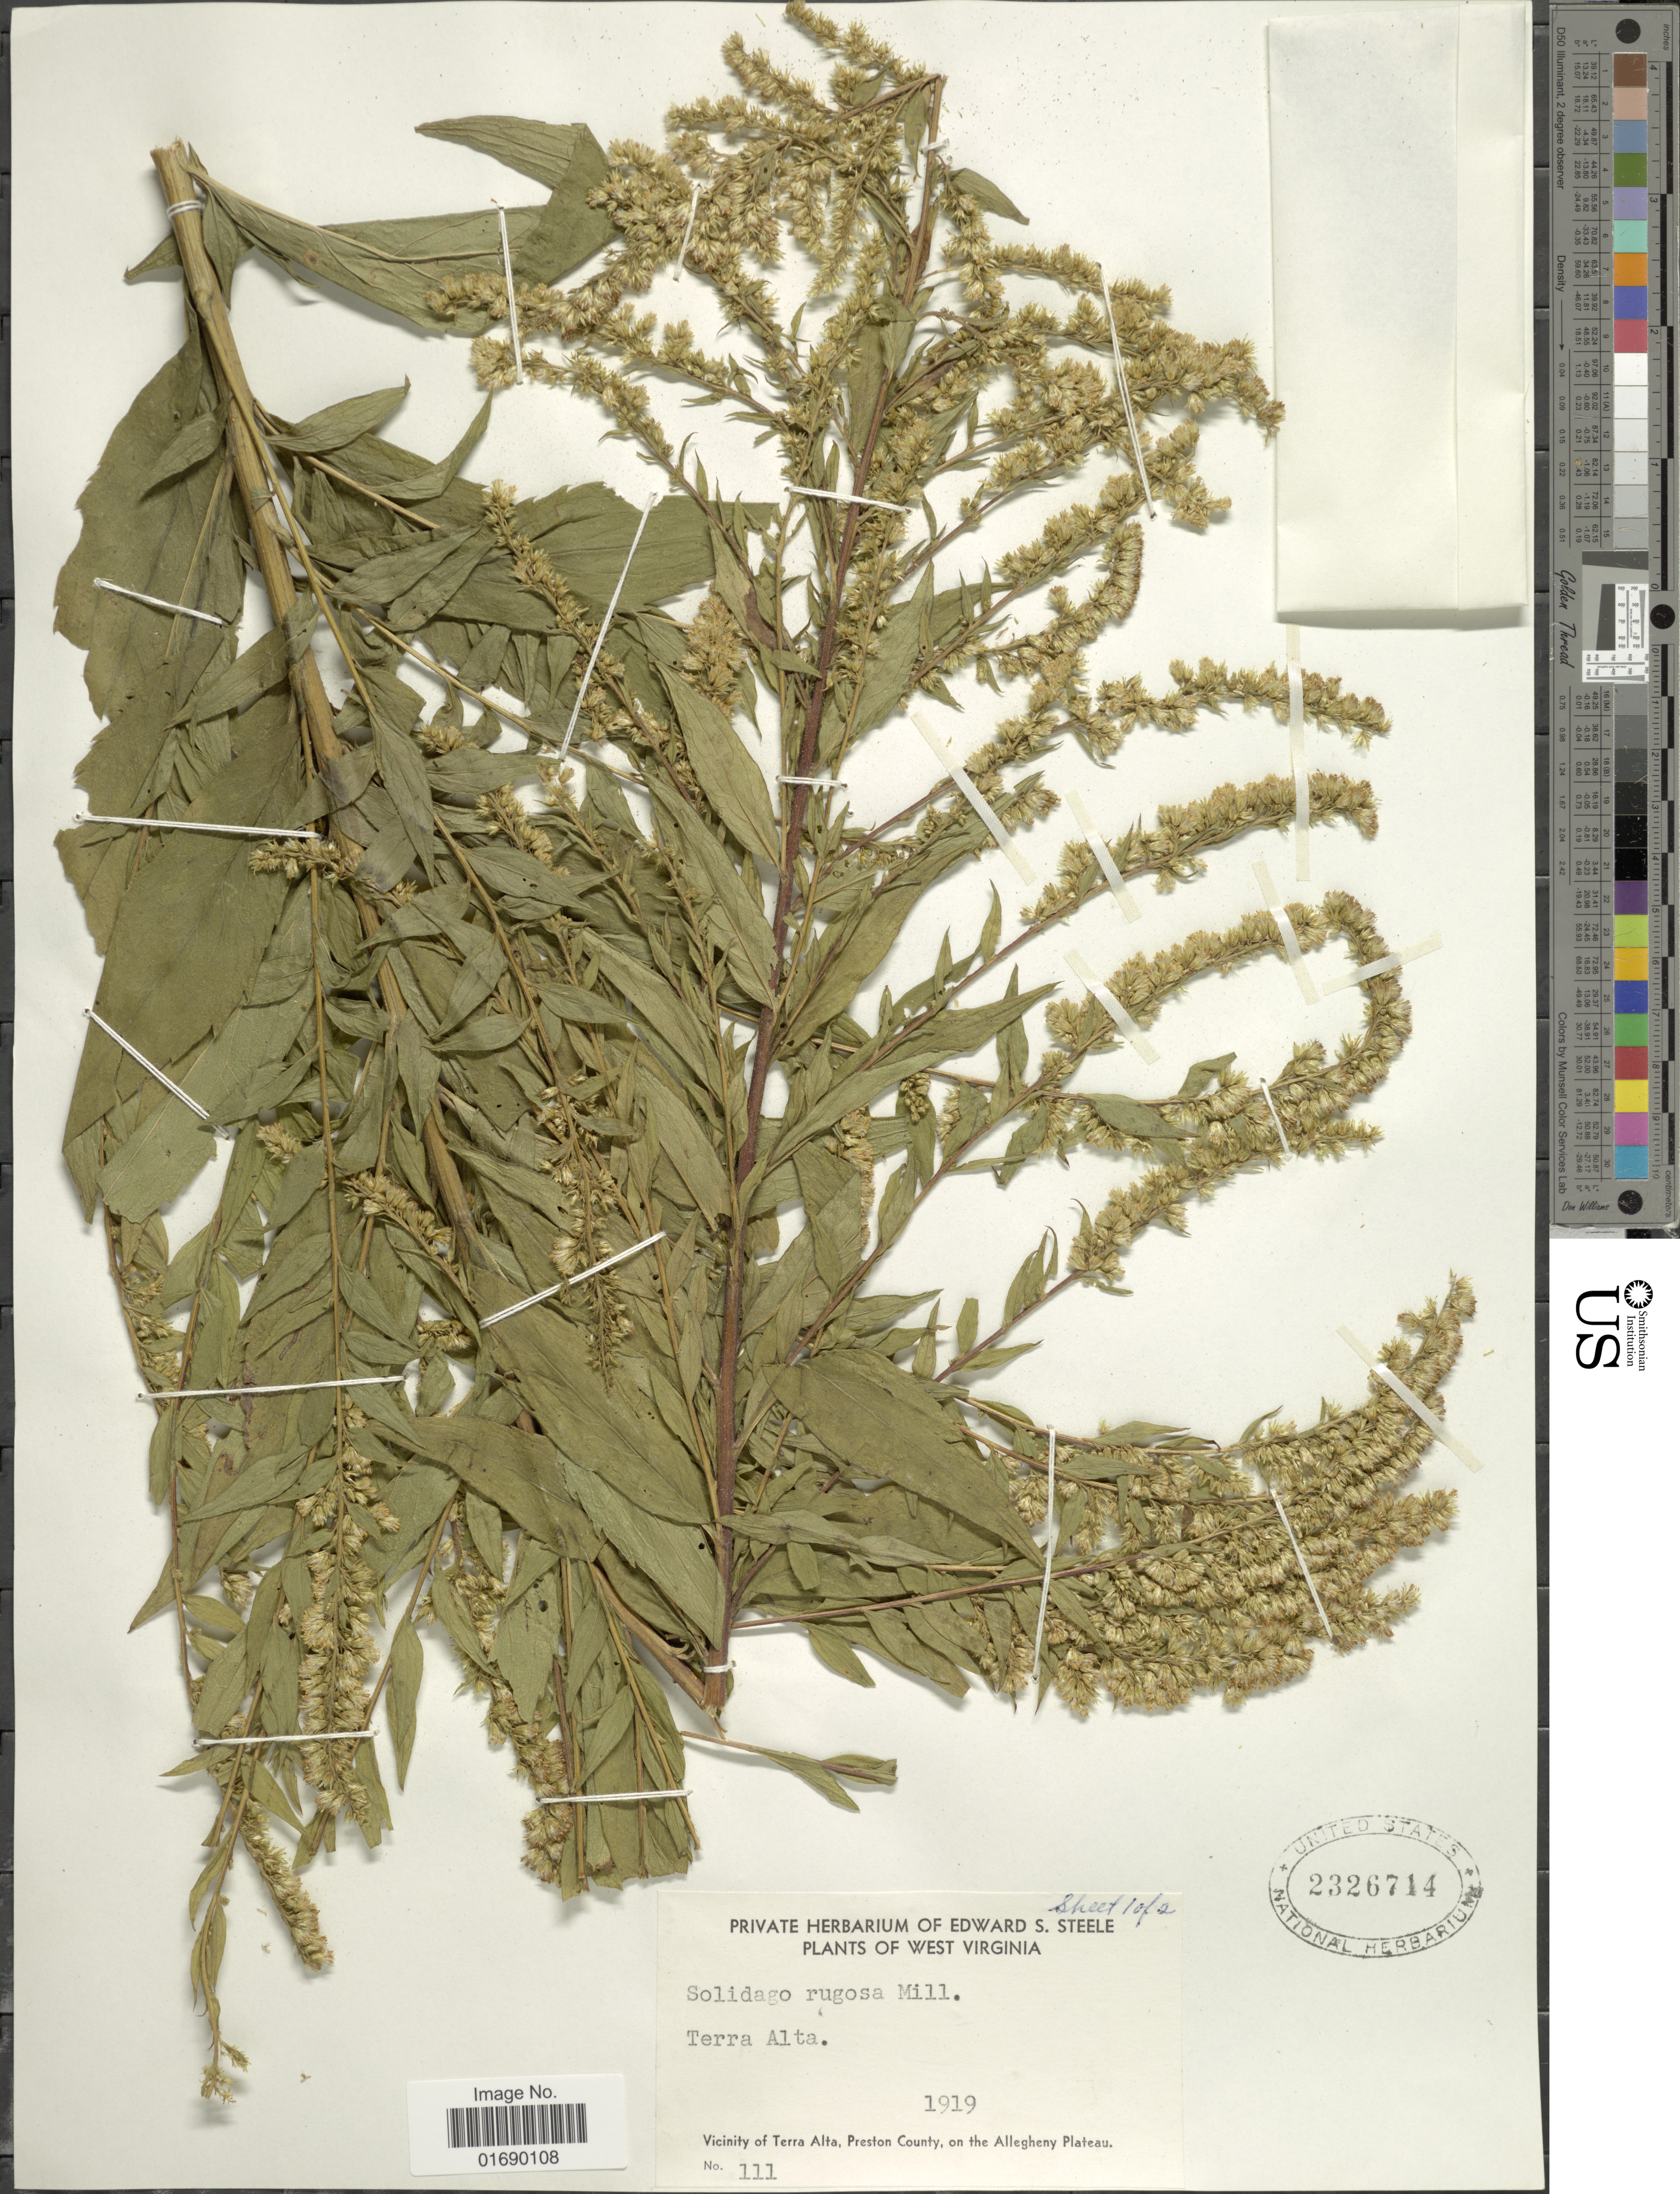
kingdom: Plantae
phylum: Tracheophyta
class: Magnoliopsida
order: Asterales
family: Asteraceae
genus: Solidago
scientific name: Solidago rugosa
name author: Mill.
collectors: ex herb. Edward S. Steele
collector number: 111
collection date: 1919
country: United States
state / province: West Virginia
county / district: Preston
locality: Terra alta, Vicinity of Terra Alta, Preston County, on the Allegheny Plateau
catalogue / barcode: US 2326715